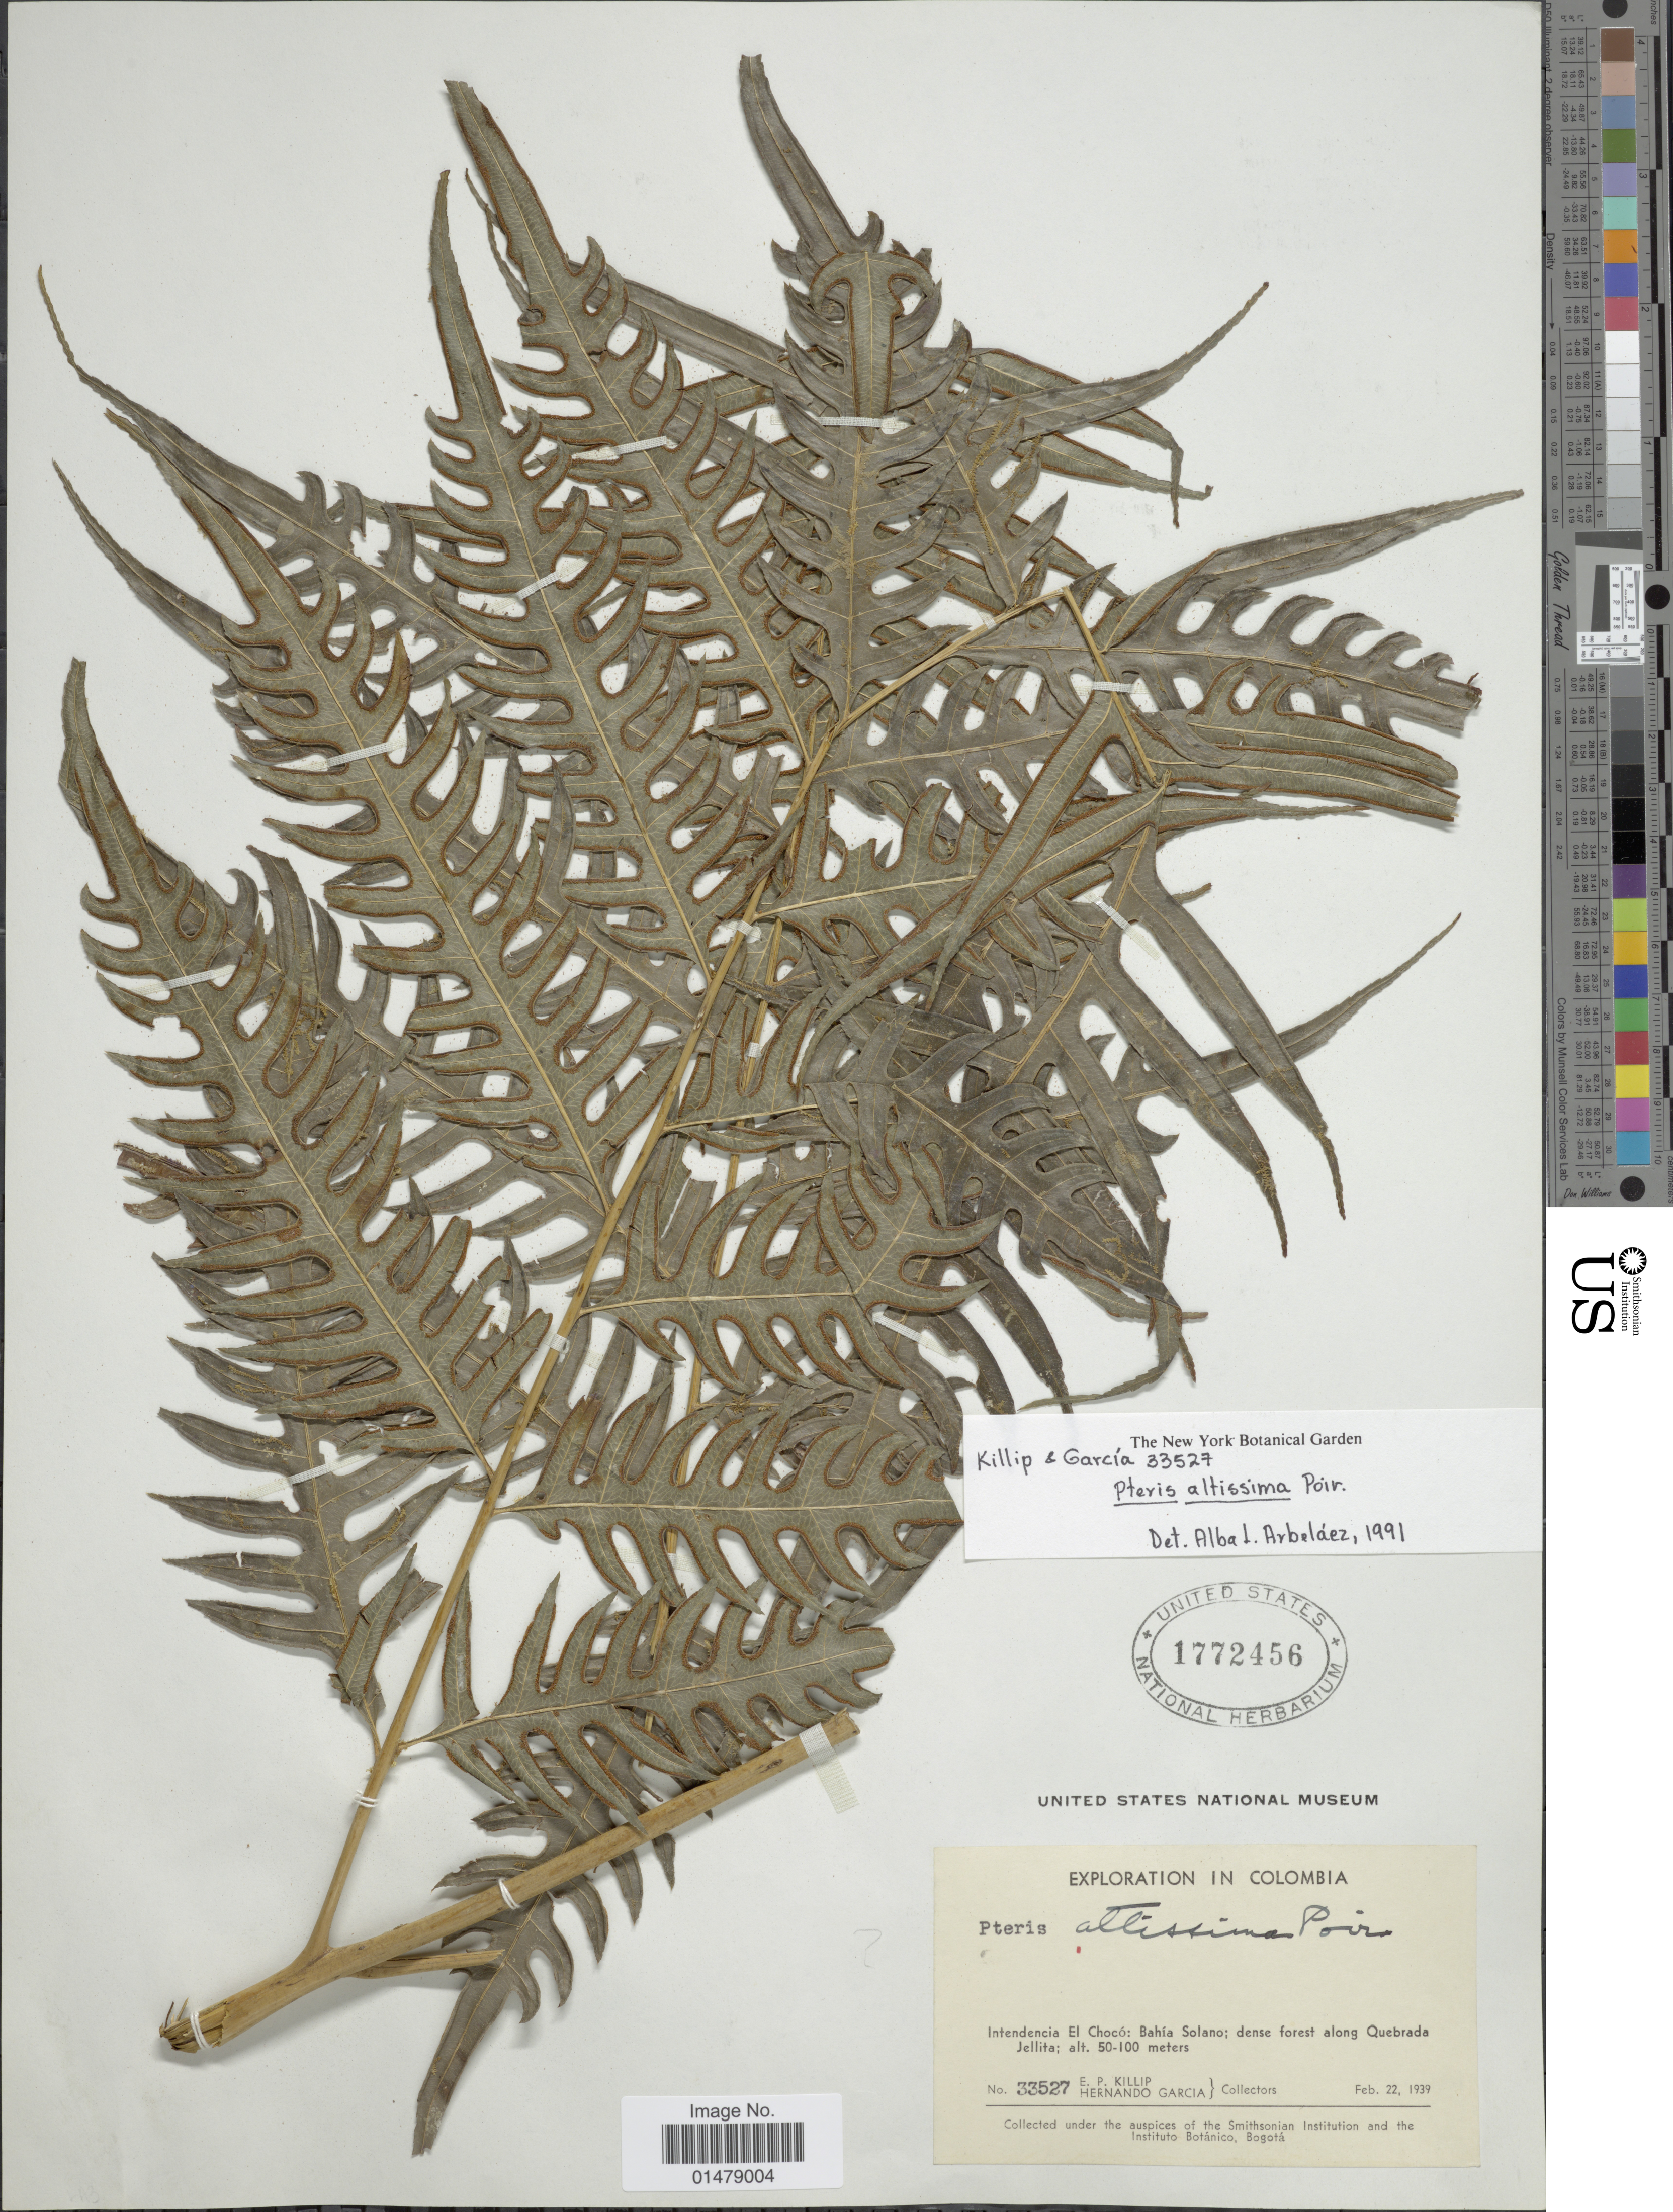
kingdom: Plantae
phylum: Tracheophyta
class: Polypodiopsida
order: Polypodiales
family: Pteridaceae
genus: Pteris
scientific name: Pteris altissima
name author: Poir.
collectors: E. P. Killip & H. Garcia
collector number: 33527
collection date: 1939-02-22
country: Colombia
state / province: Chocó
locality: Intendencia El Choco: Bahia Solanp; dense forest along Quebrada Jellita.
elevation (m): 50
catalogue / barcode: US 1772456